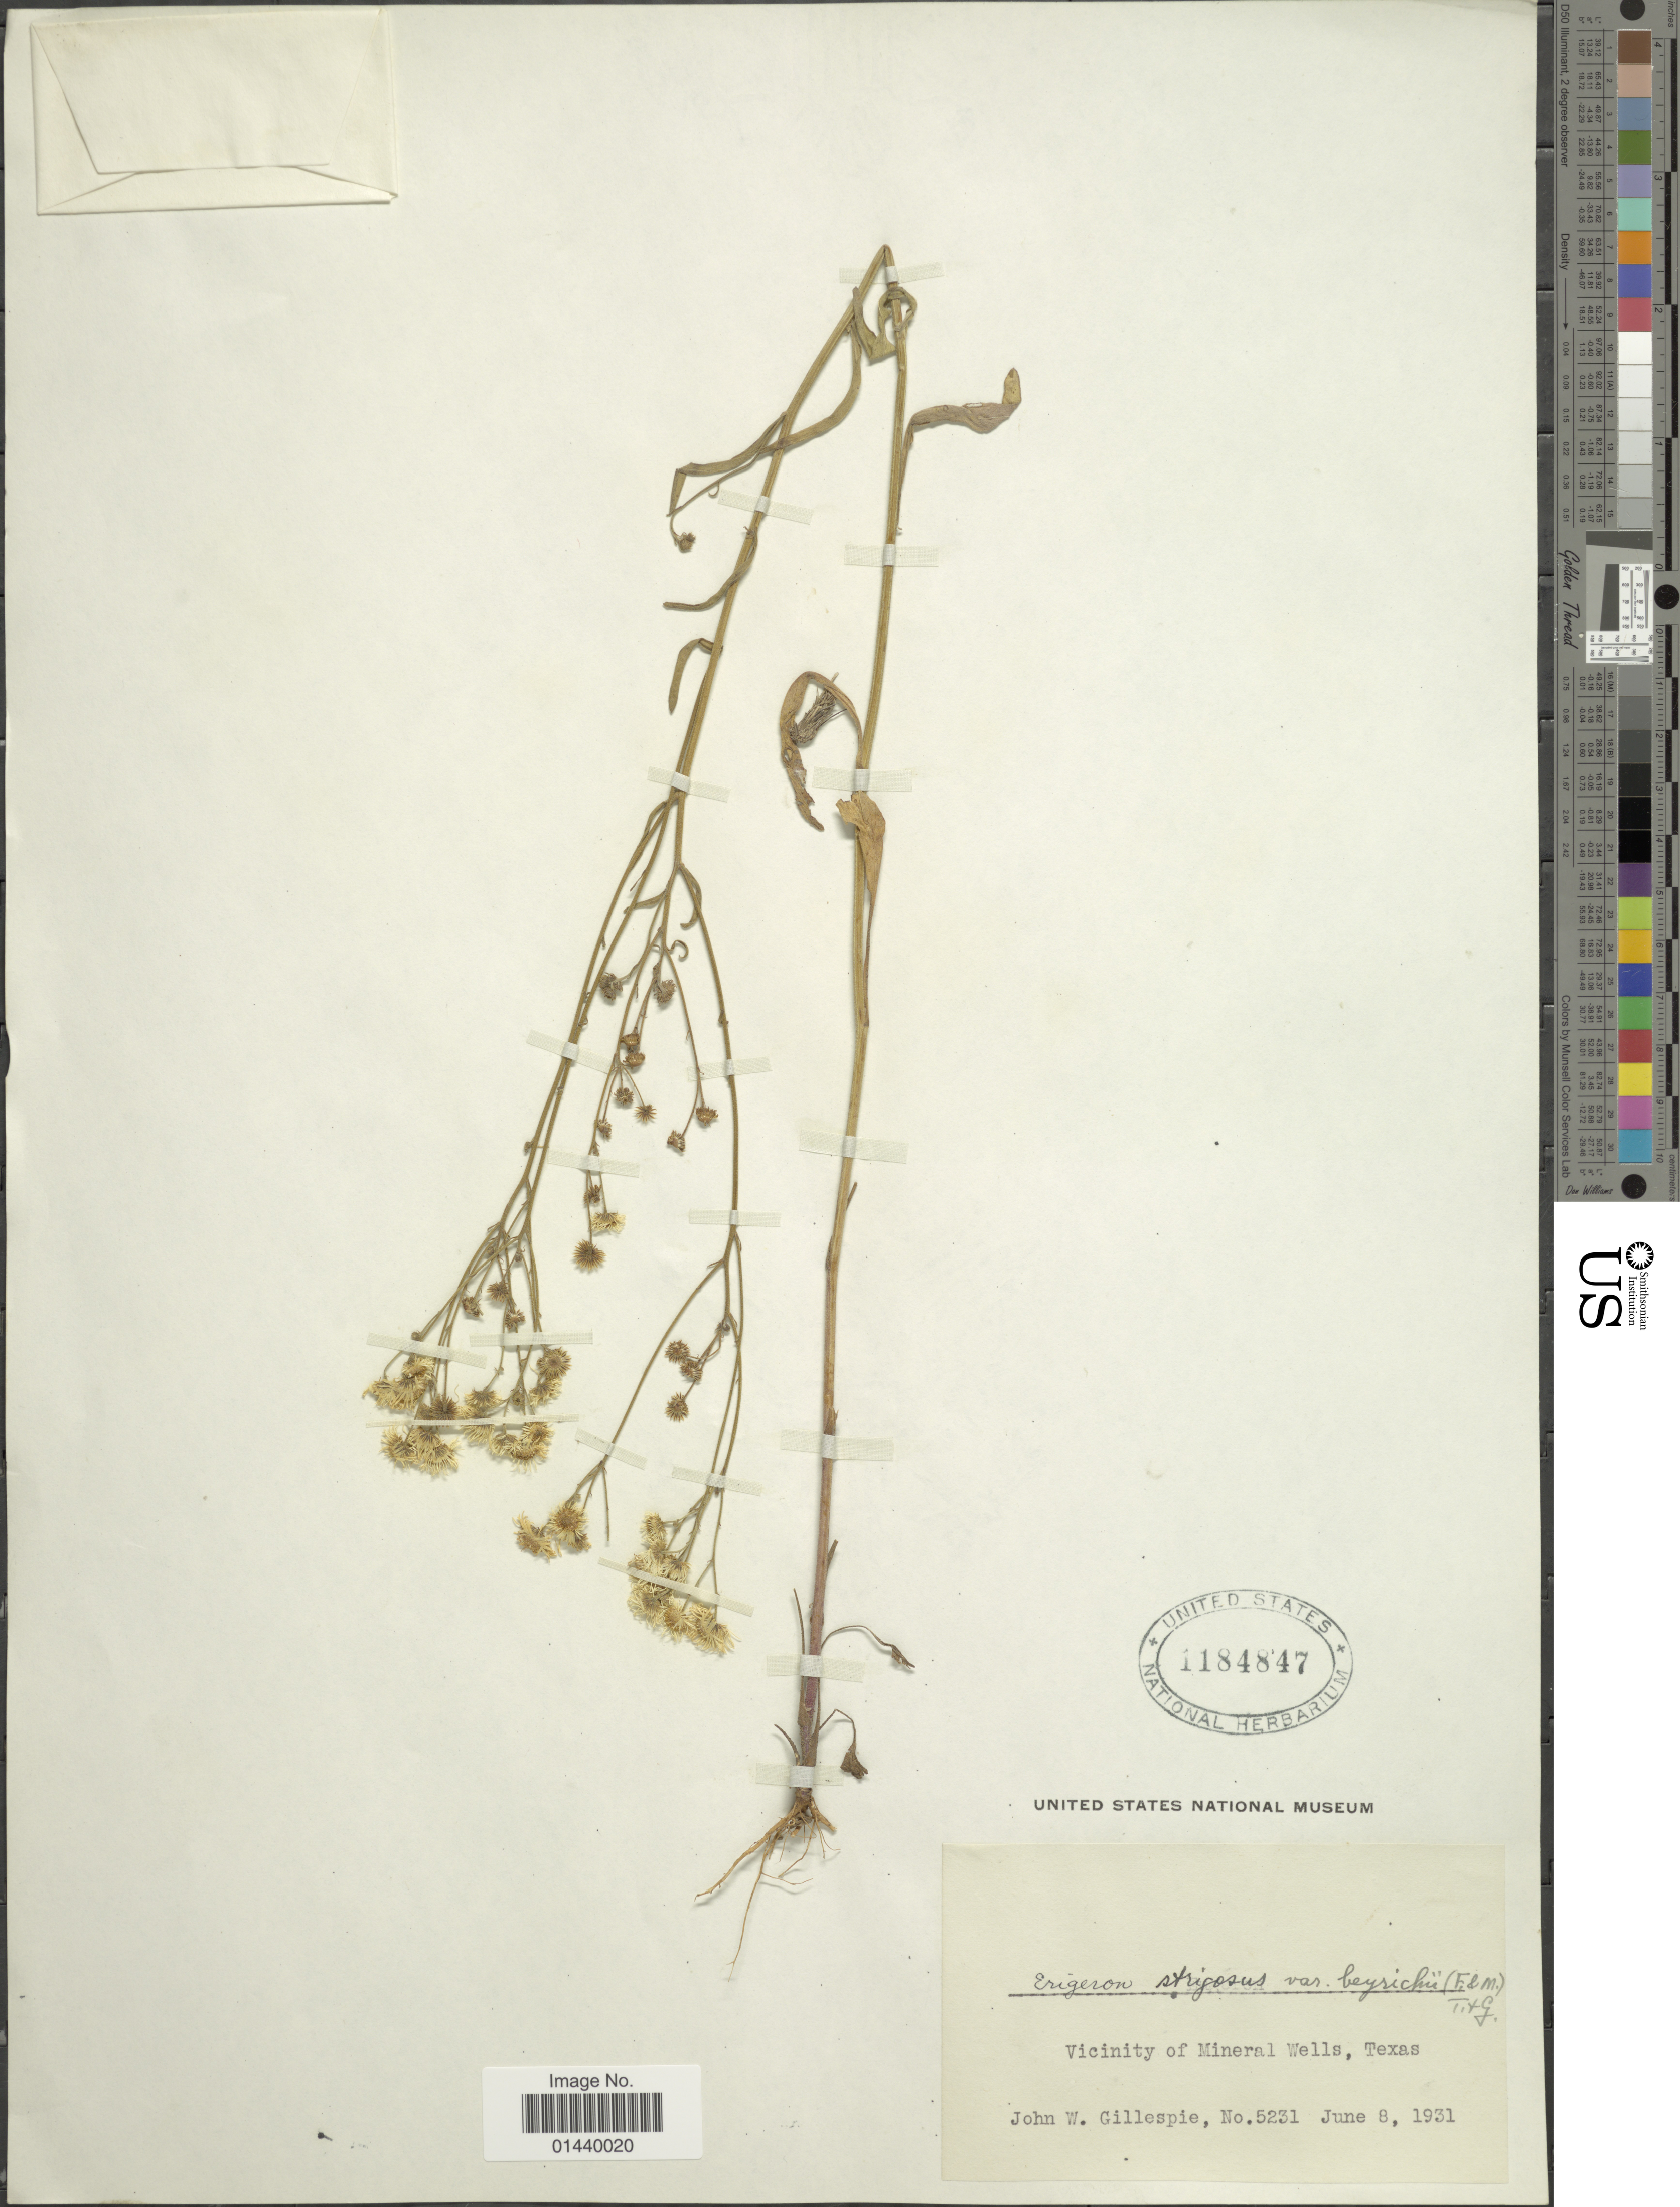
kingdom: Plantae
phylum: Tracheophyta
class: Magnoliopsida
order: Asterales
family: Asteraceae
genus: Erigeron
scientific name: Erigeron strigosus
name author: Muhl. ex Willd.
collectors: J. W. Gillespie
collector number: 5231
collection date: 1931-06-08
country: United States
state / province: Texas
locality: Vicinity of Mineral Wells.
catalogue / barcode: US 1184847